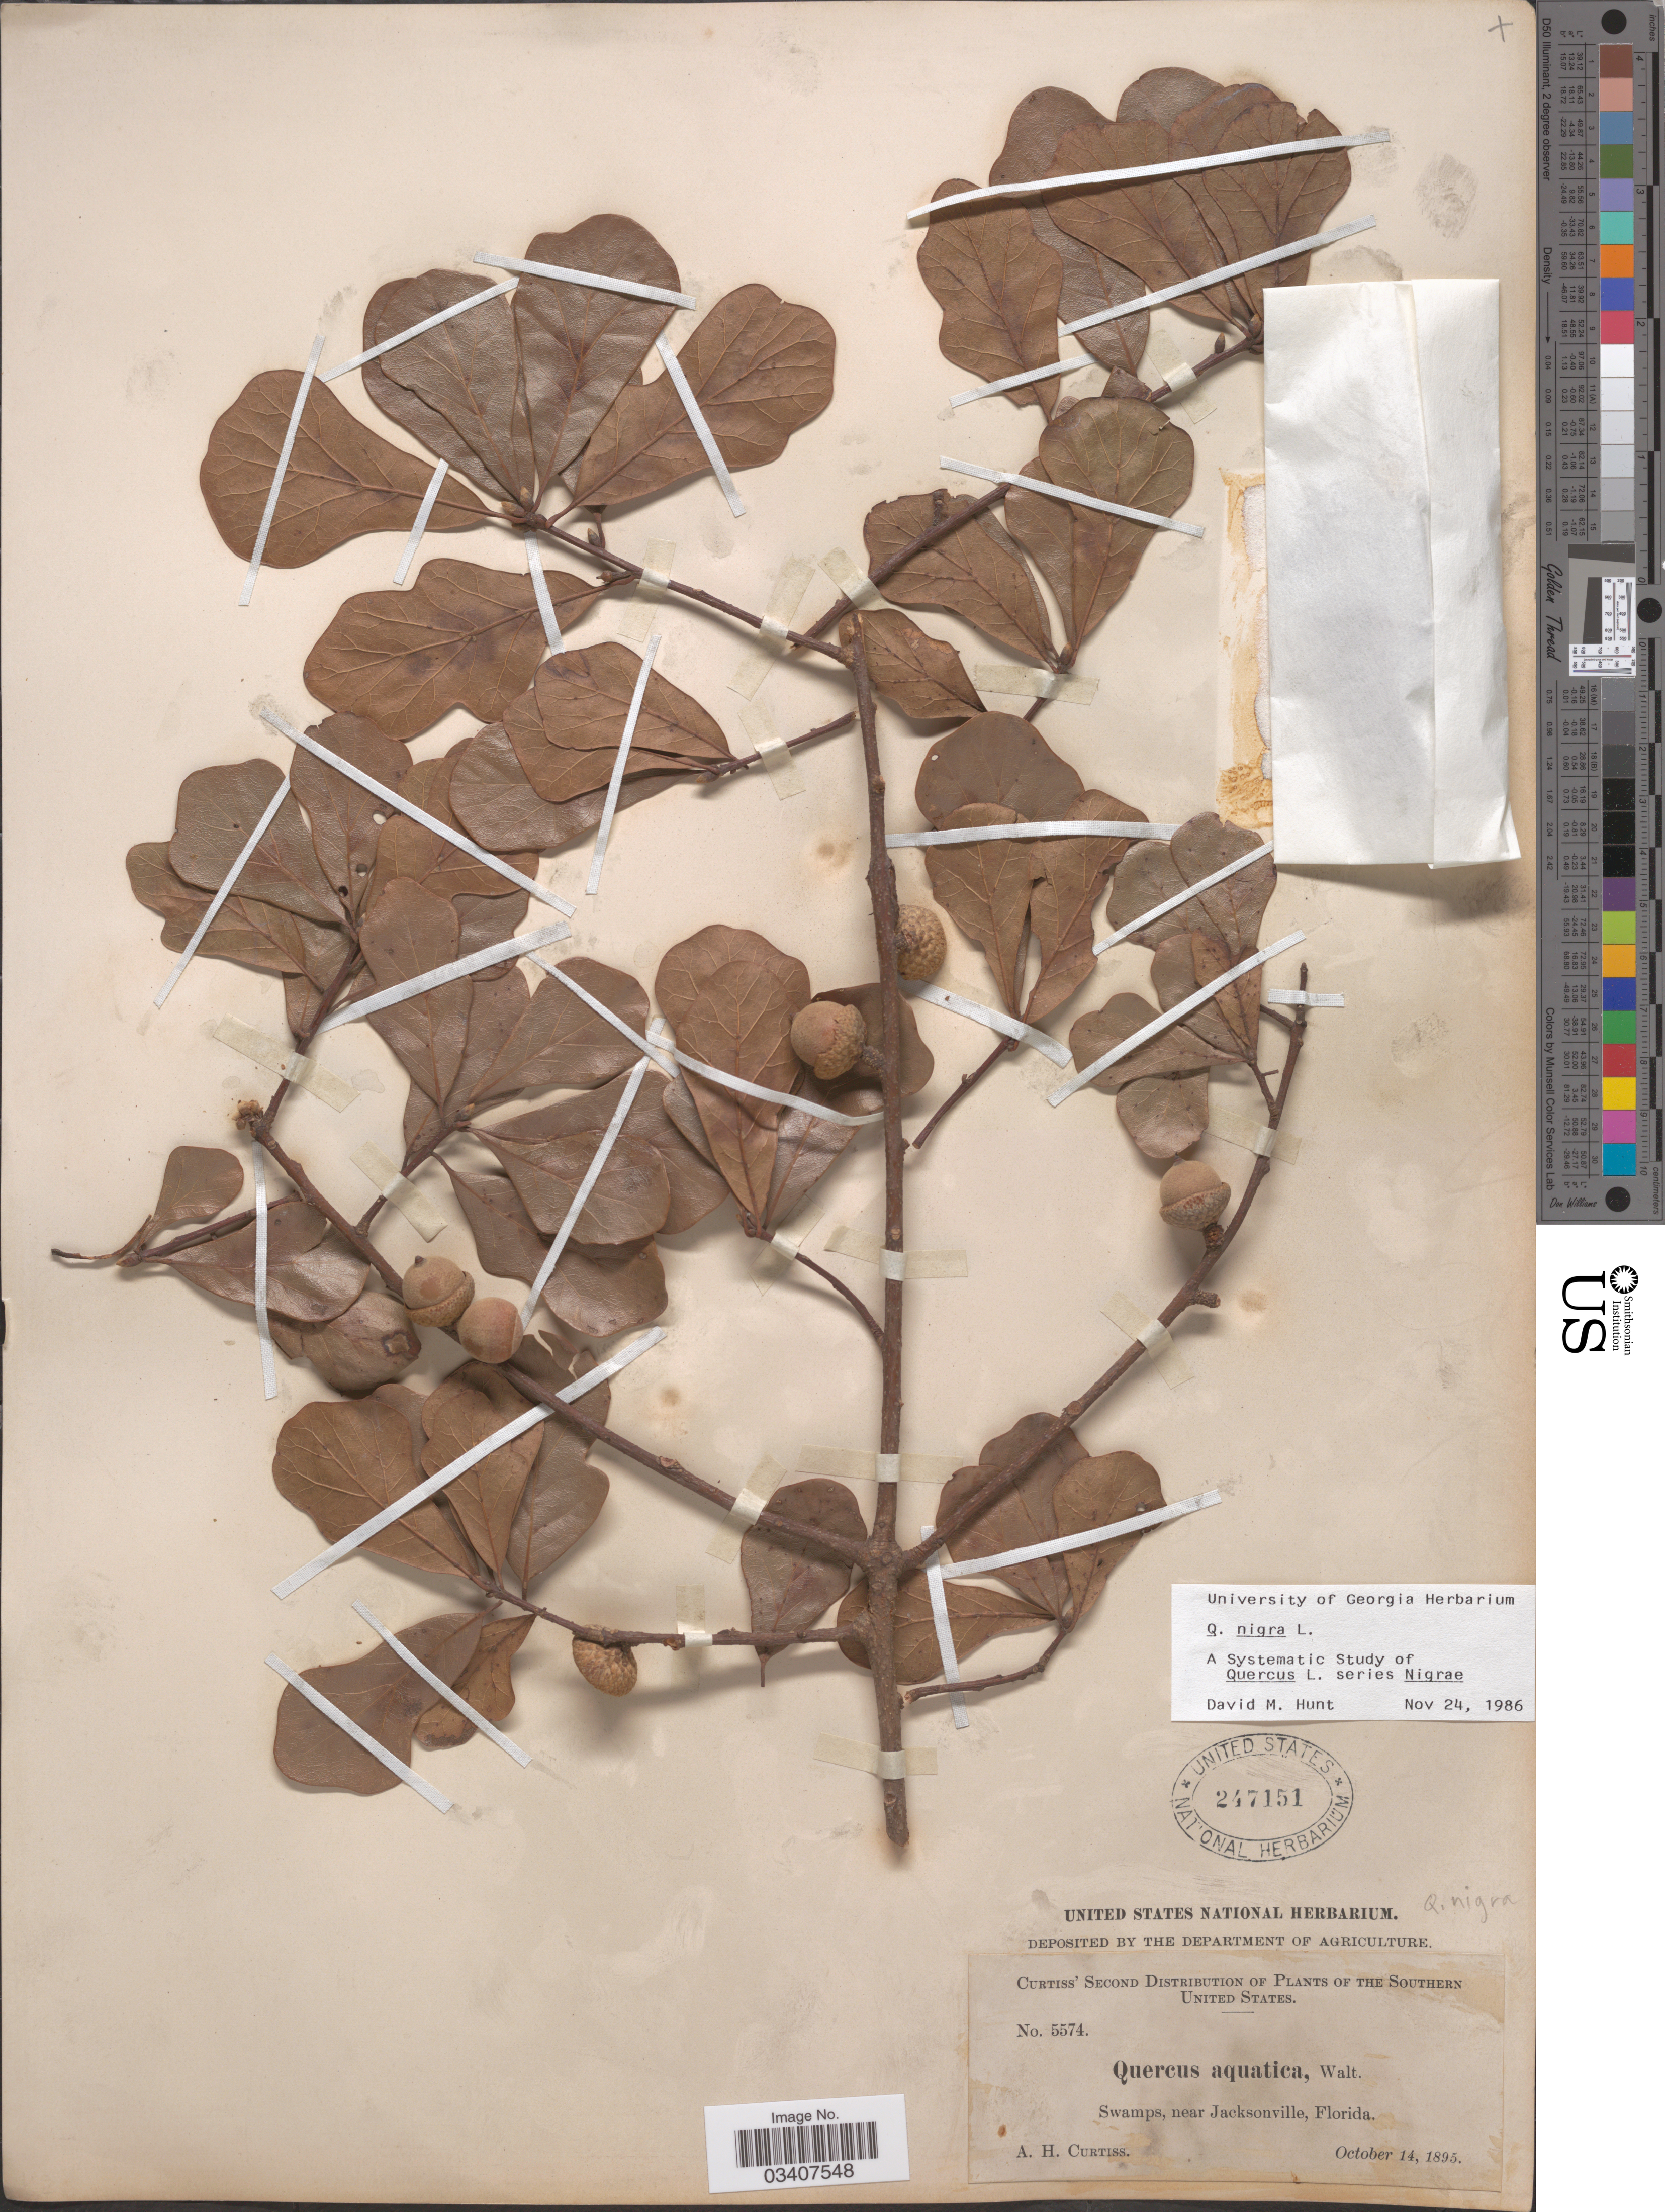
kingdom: Plantae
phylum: Tracheophyta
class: Magnoliopsida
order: Fagales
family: Fagaceae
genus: Quercus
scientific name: Quercus nigra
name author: L.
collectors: A. H. Curtiss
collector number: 5574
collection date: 1895-10-14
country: United States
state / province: Florida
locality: The Southern United States. Swamps, near Jacksonville.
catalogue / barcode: US 247151